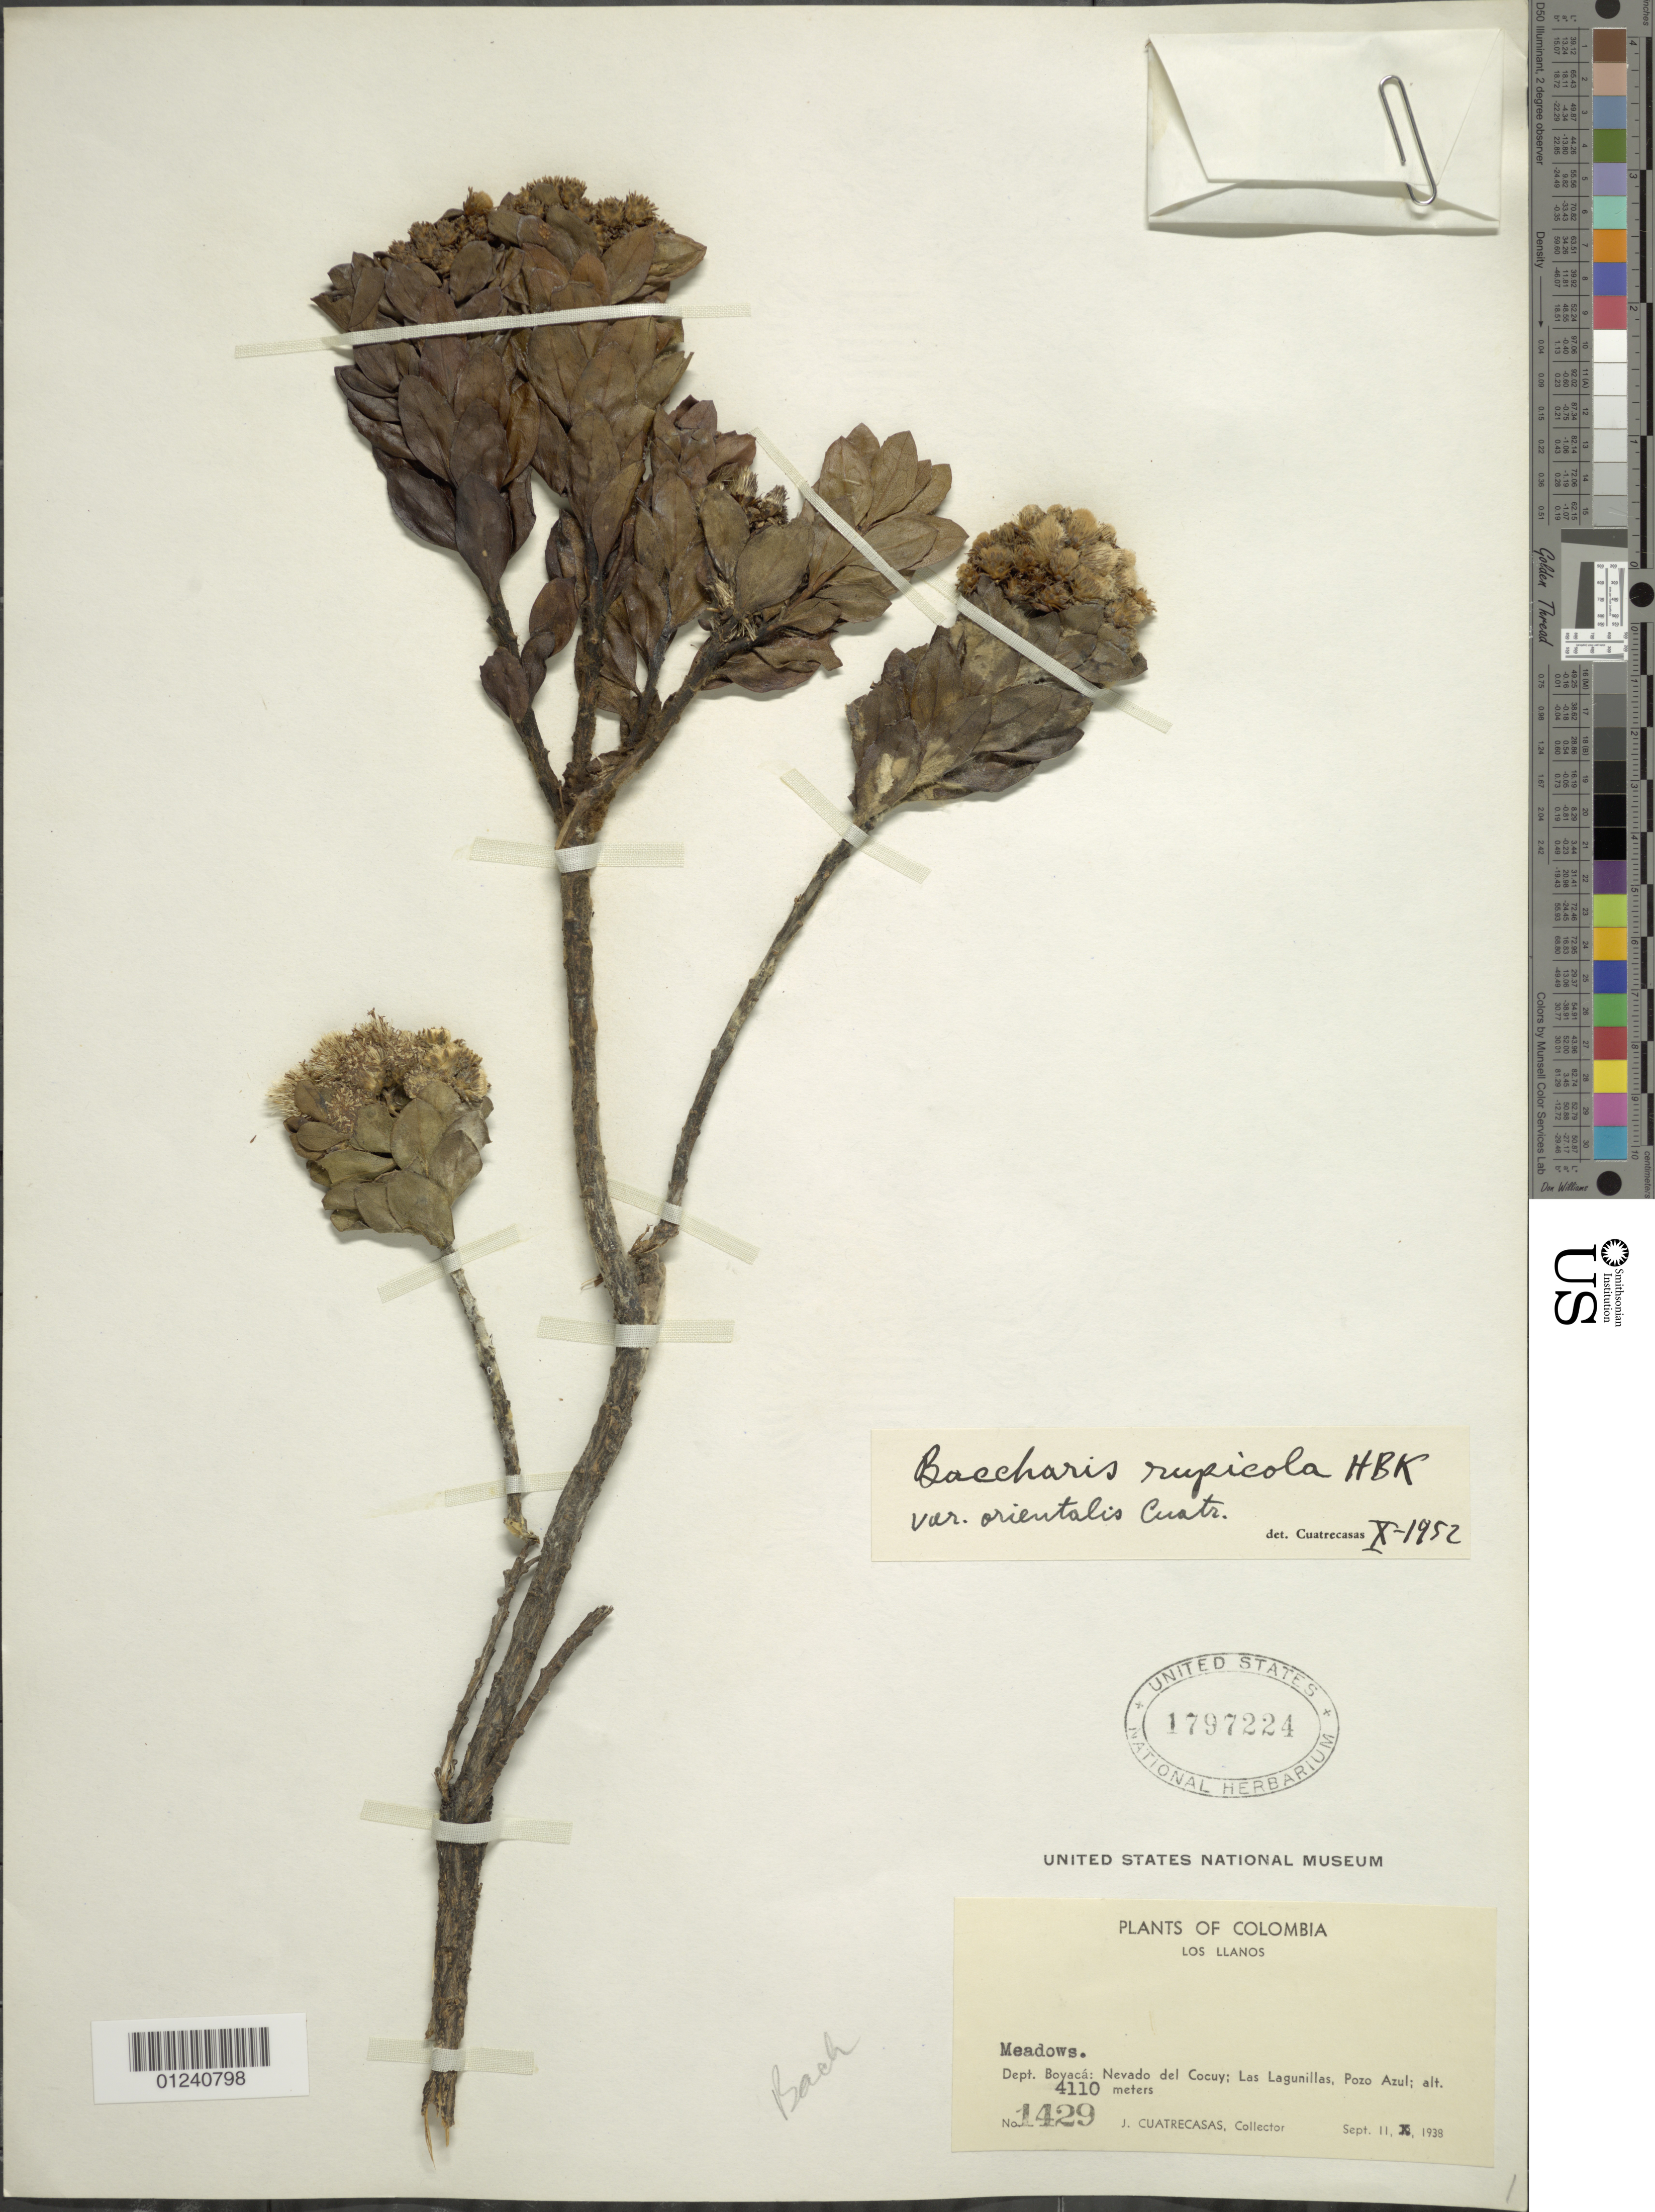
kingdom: Plantae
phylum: Tracheophyta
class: Magnoliopsida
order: Asterales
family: Asteraceae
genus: Baccharis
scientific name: Baccharis rupicola var. orientalis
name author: Cuatrec.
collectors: J. Cuatrecasas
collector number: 1429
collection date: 1938-09-11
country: Colombia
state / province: Boyacá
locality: Nevado del Cocuy; Las Lagunillas; Pozo Azul.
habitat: Meadows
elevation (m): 4110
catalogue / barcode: US 1797224